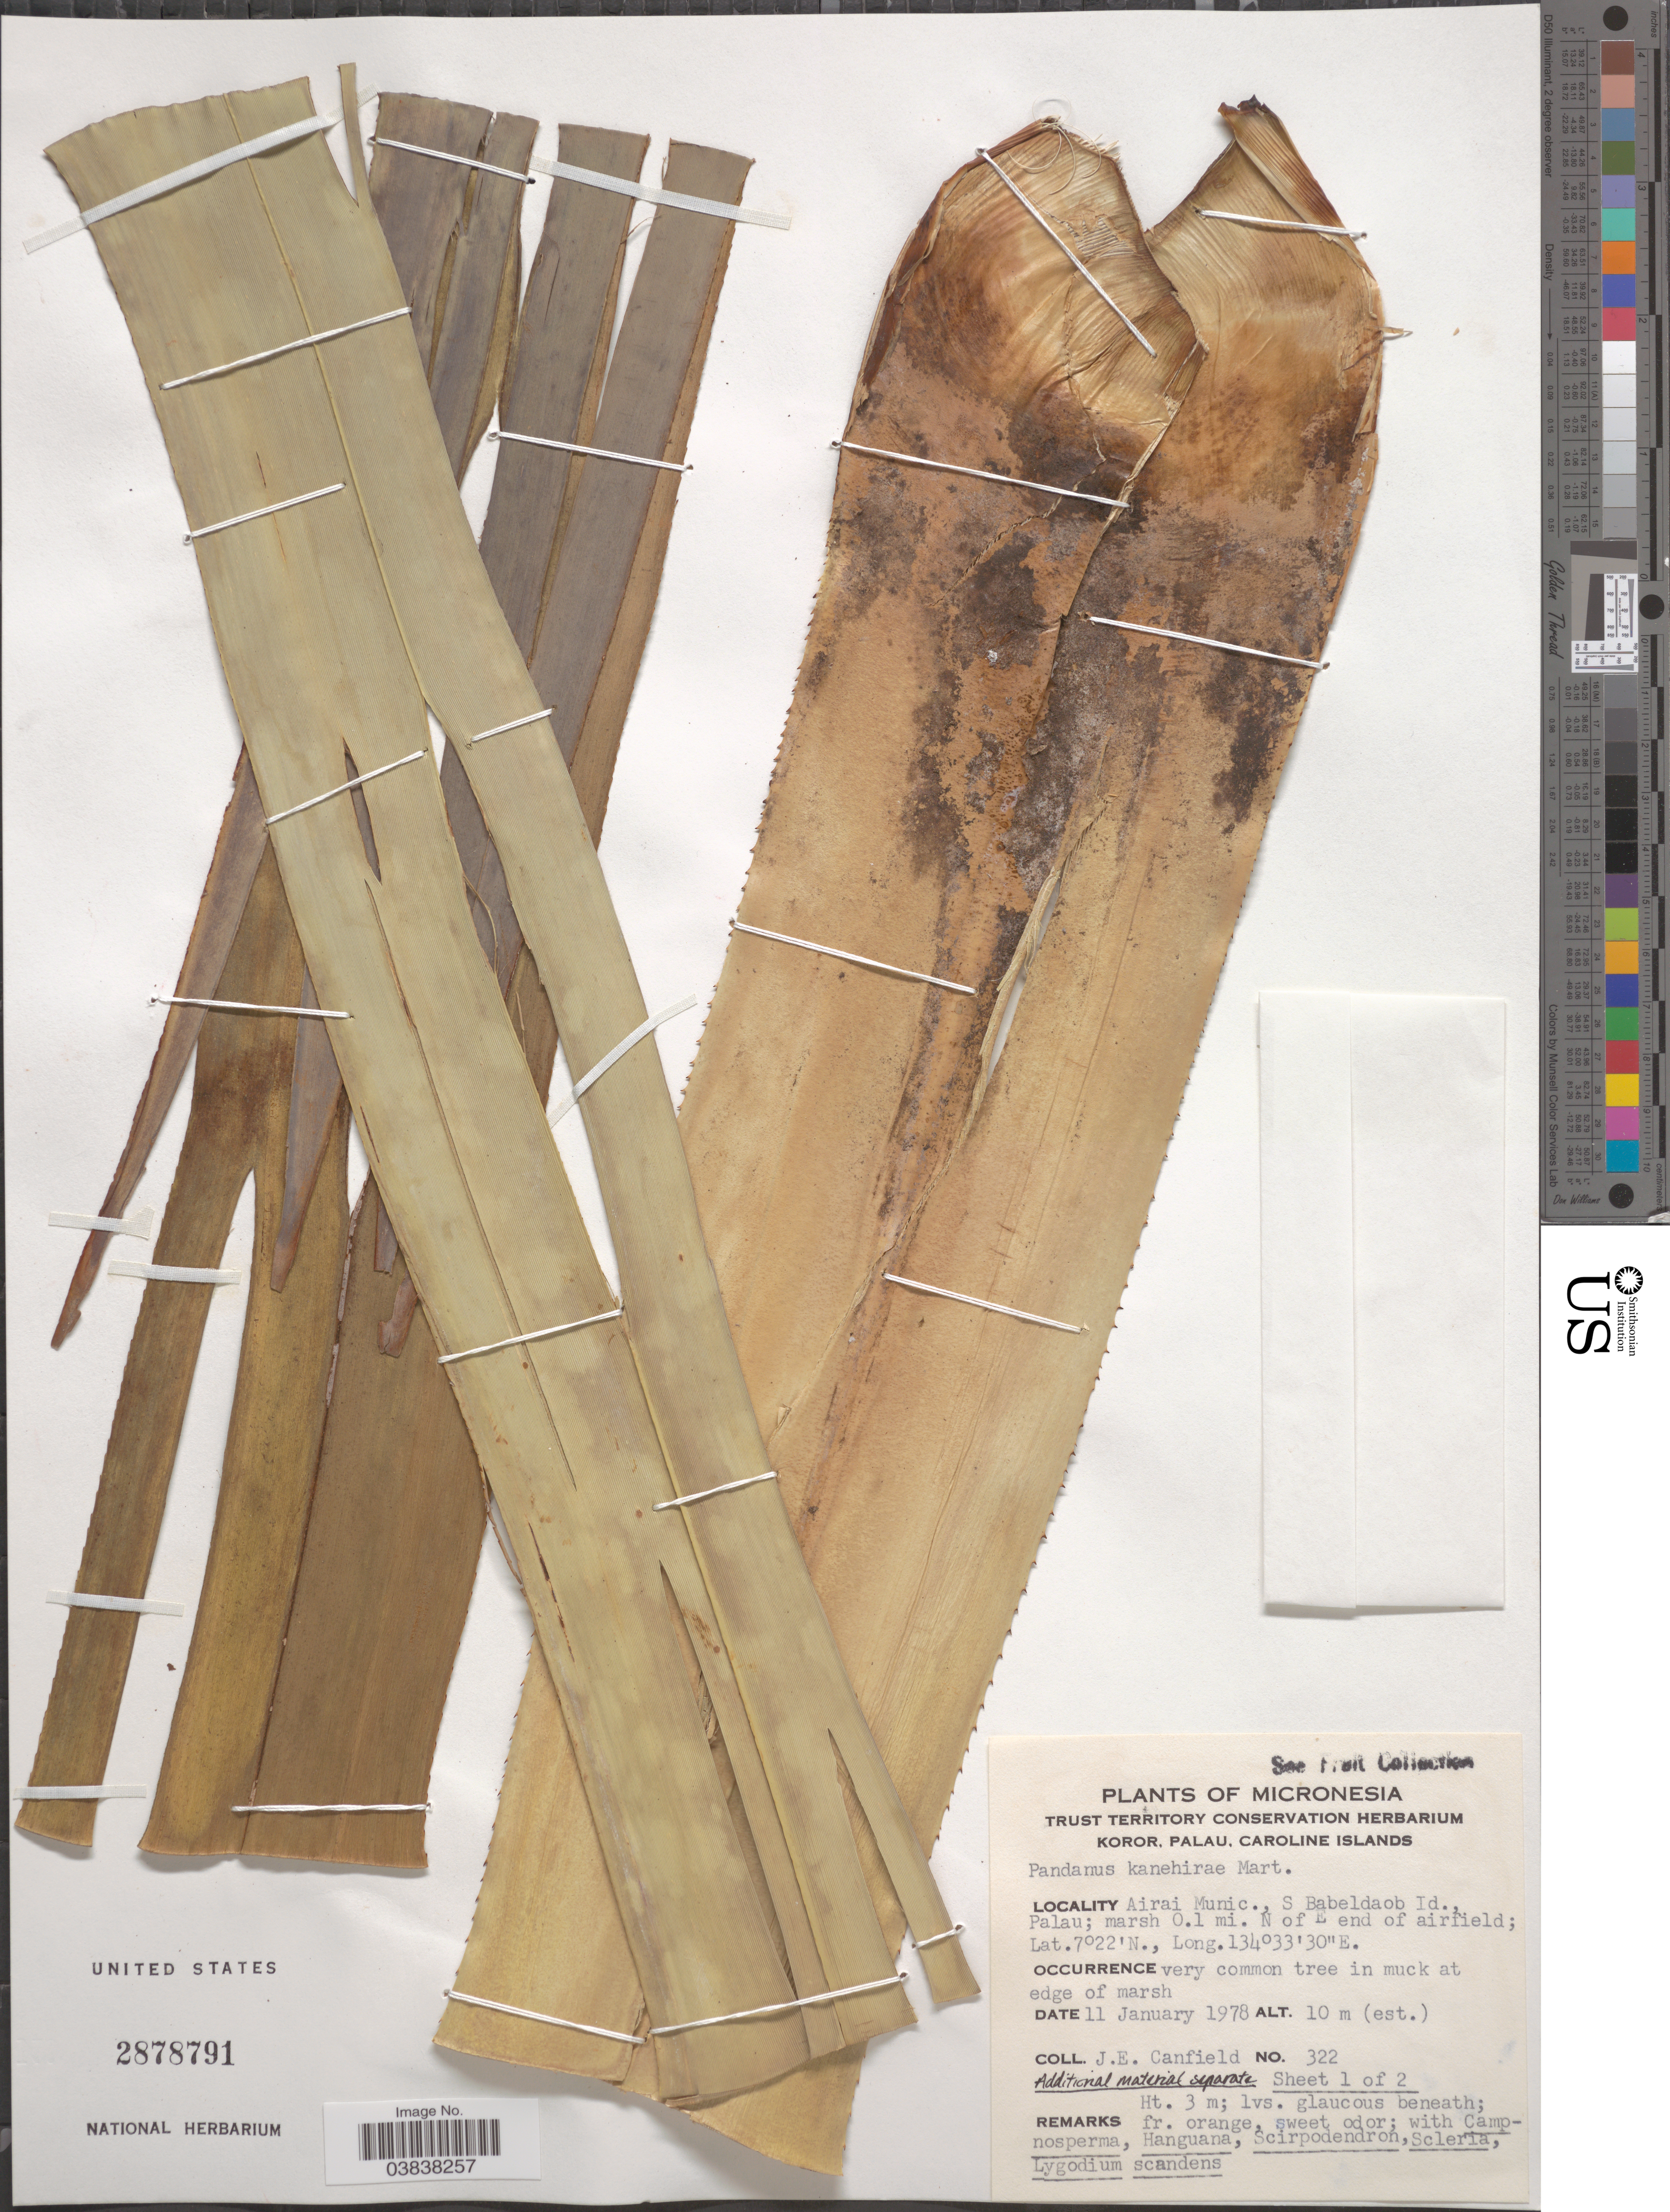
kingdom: Plantae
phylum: Tracheophyta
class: Liliopsida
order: Pandanales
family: Pandanaceae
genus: Pandanus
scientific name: Pandanus kanehirae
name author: Martelli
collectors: J. E. Canfield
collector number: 322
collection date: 1978-01-11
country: Palau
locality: Micronesia. Airai Munic., S Babeldaob Id., Palau; marsh 0.1 mi. N of E end of airfield.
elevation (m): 10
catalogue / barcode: US 2878791